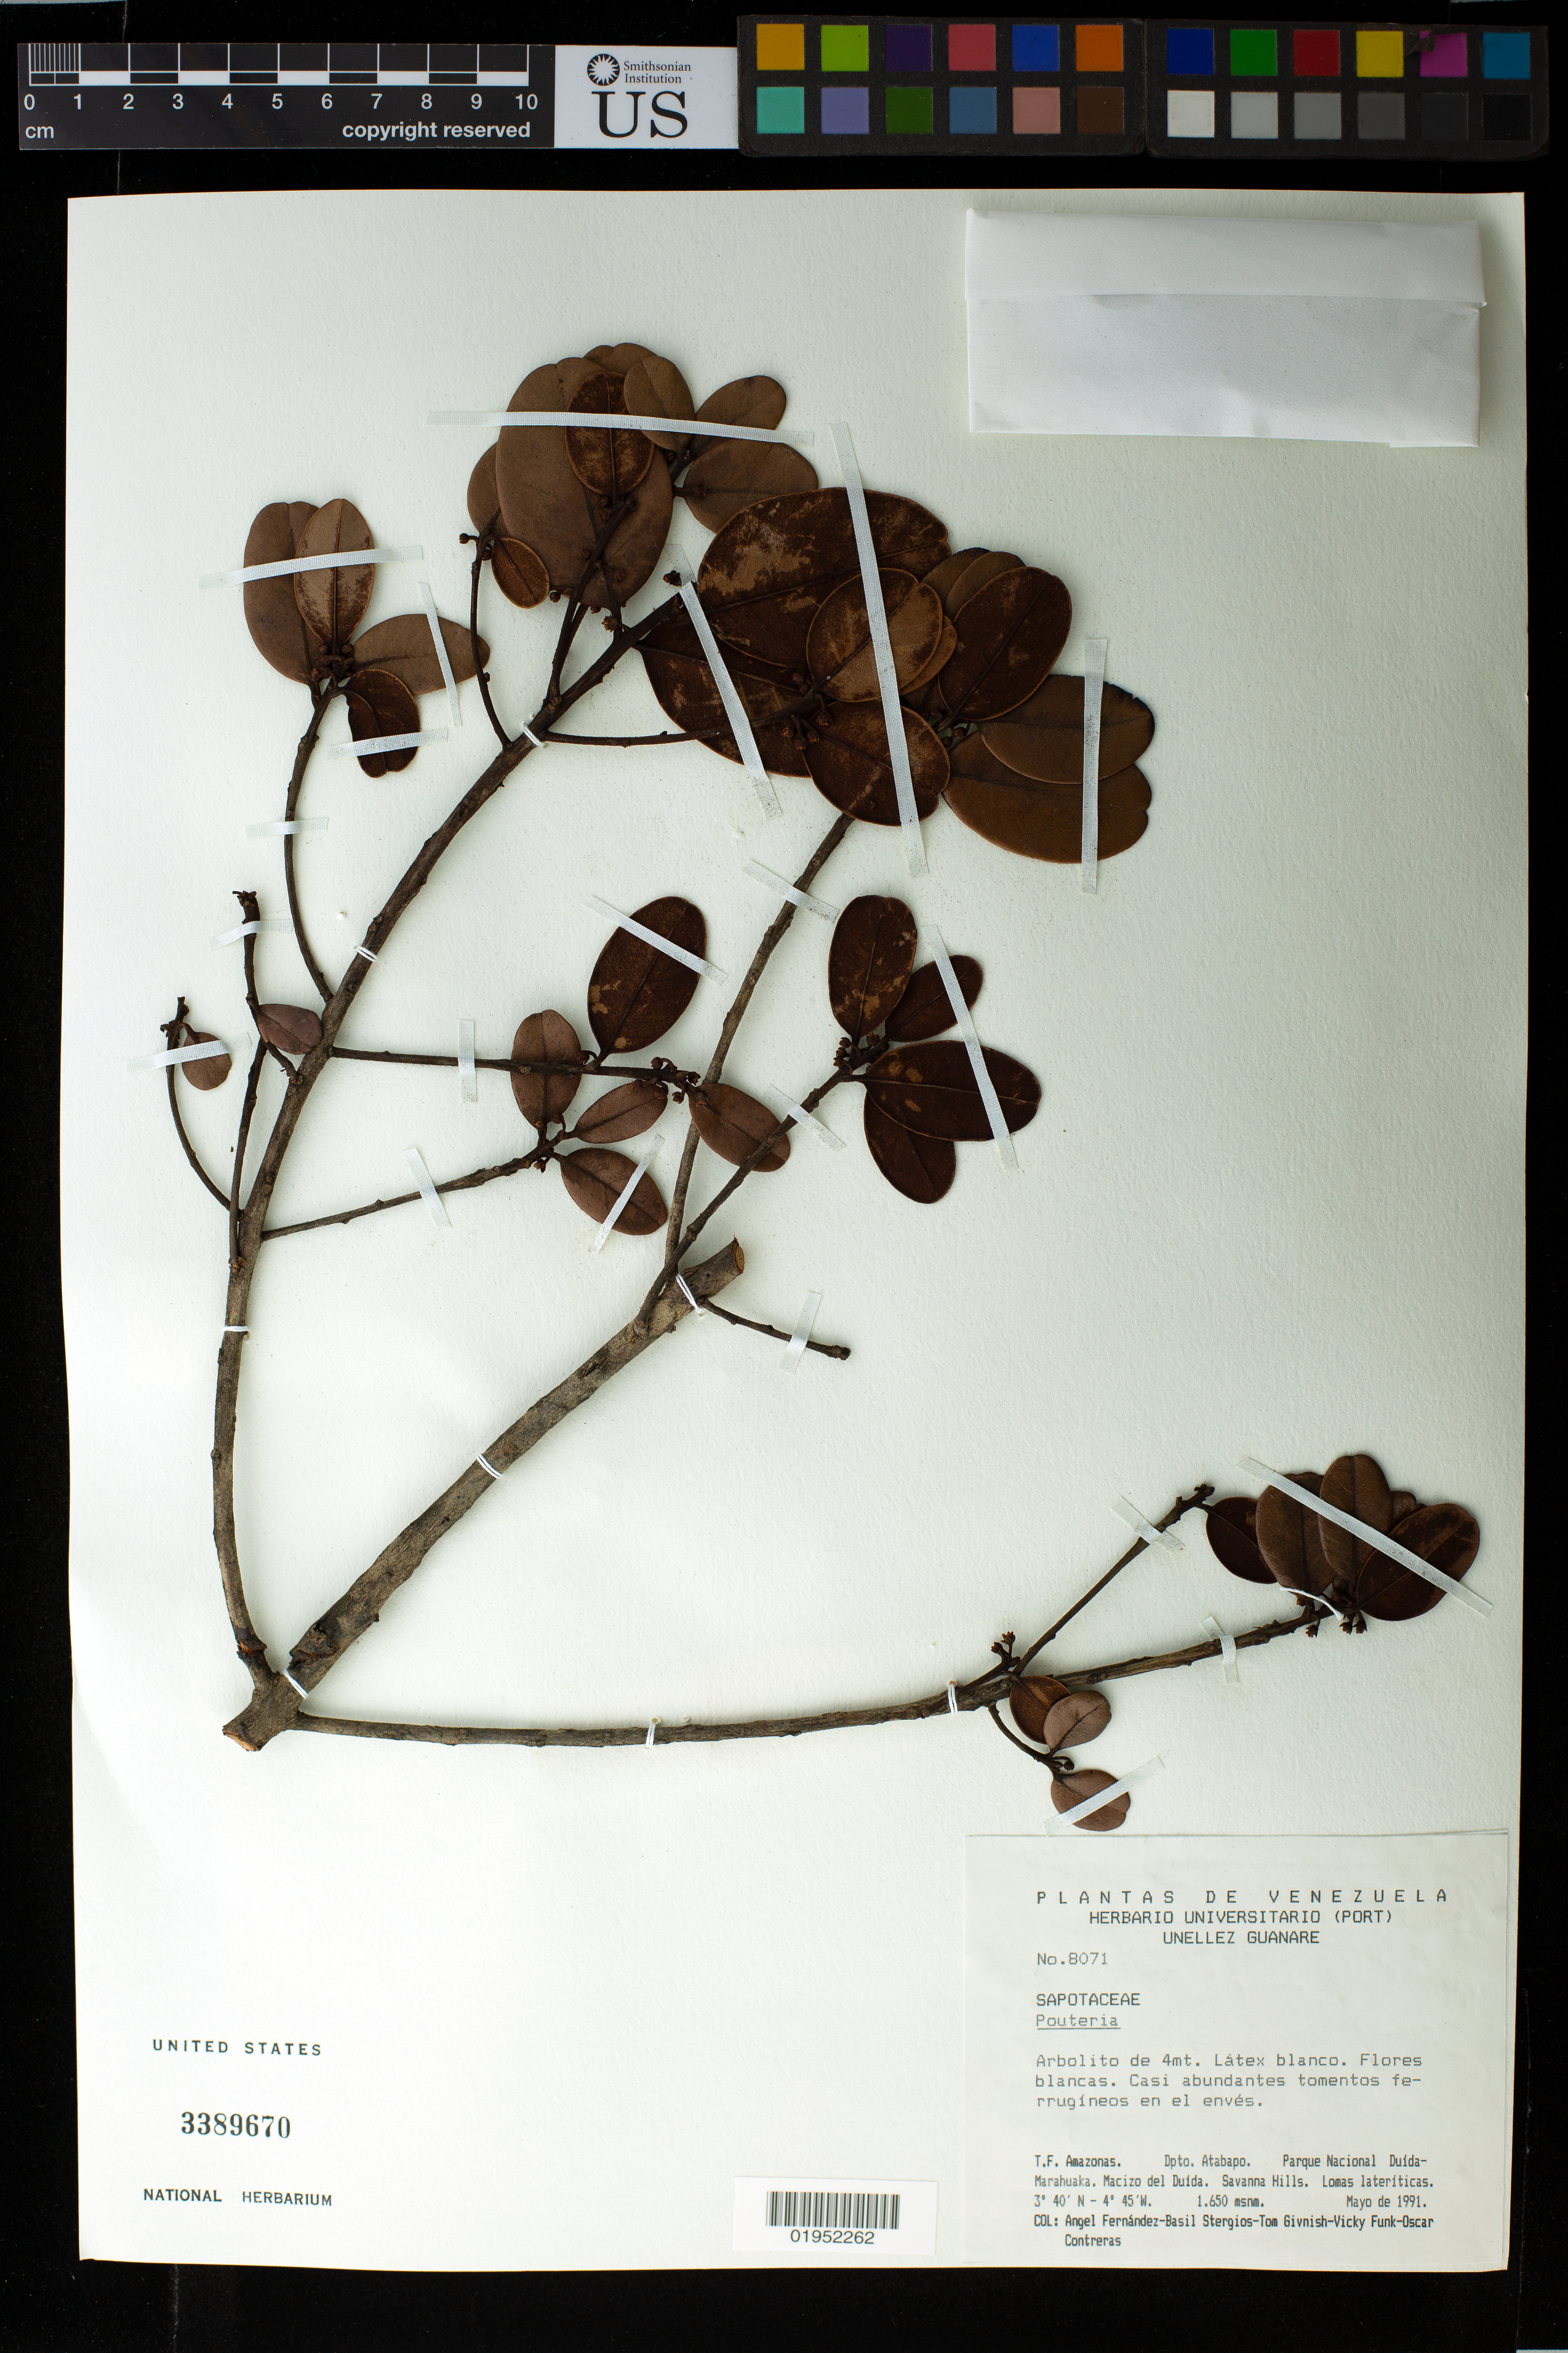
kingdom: Plantae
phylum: Tracheophyta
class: Magnoliopsida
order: Ericales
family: Sapotaceae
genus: Pouteria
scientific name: Pouteria sp.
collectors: A. Fernández, B. G. Stergios, T. J. Givnish, V. Funk & O. Contreras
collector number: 8071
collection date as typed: May-91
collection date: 1991-05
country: Venezuela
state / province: Amazonas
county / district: Atabapo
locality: Parque Nacional Duída-Marahuaka, Macizo del Duída, Savanna Hills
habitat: Lomas lateriticas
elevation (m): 1650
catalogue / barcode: US 3389670